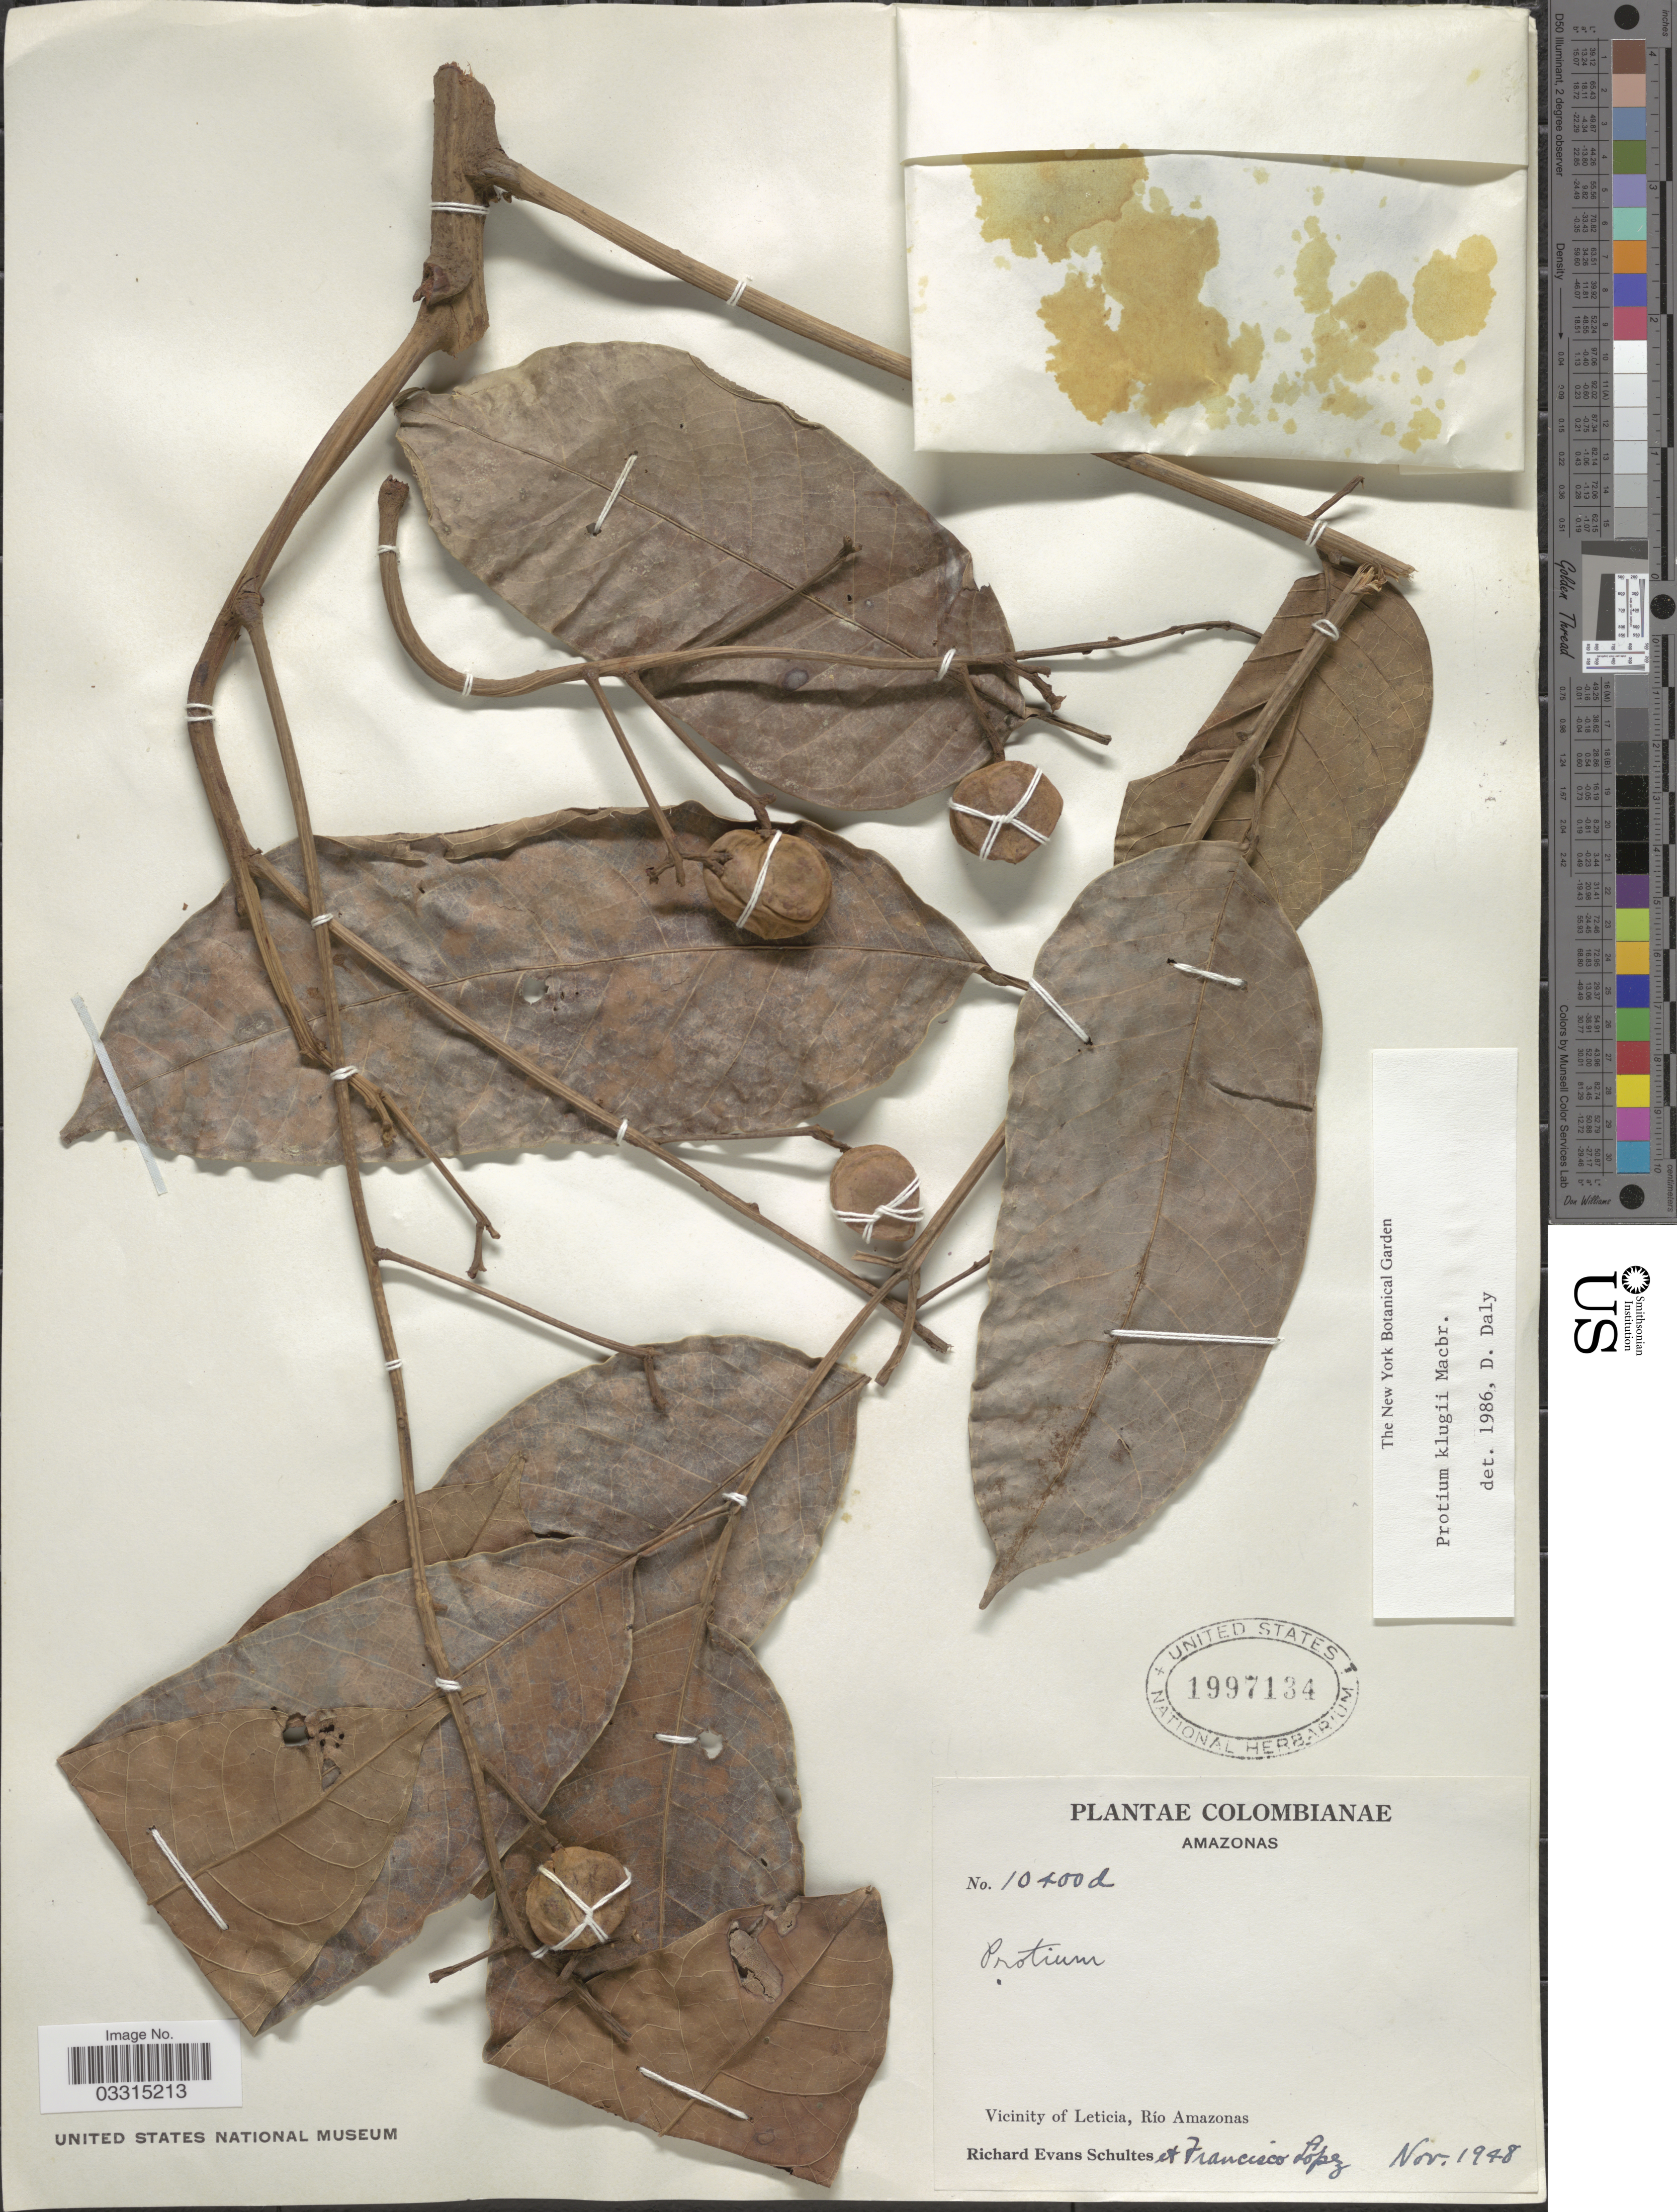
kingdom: Plantae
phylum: Tracheophyta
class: Magnoliopsida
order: Sapindales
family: Burseraceae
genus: Protium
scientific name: Protium klugii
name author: J.F. Macbr.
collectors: R. E. Schultes & F. Lopéz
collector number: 10400d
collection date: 1948-11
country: Colombia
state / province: Amazônas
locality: Vicinity of Leticia, Río Amazonas.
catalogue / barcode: US 1997134